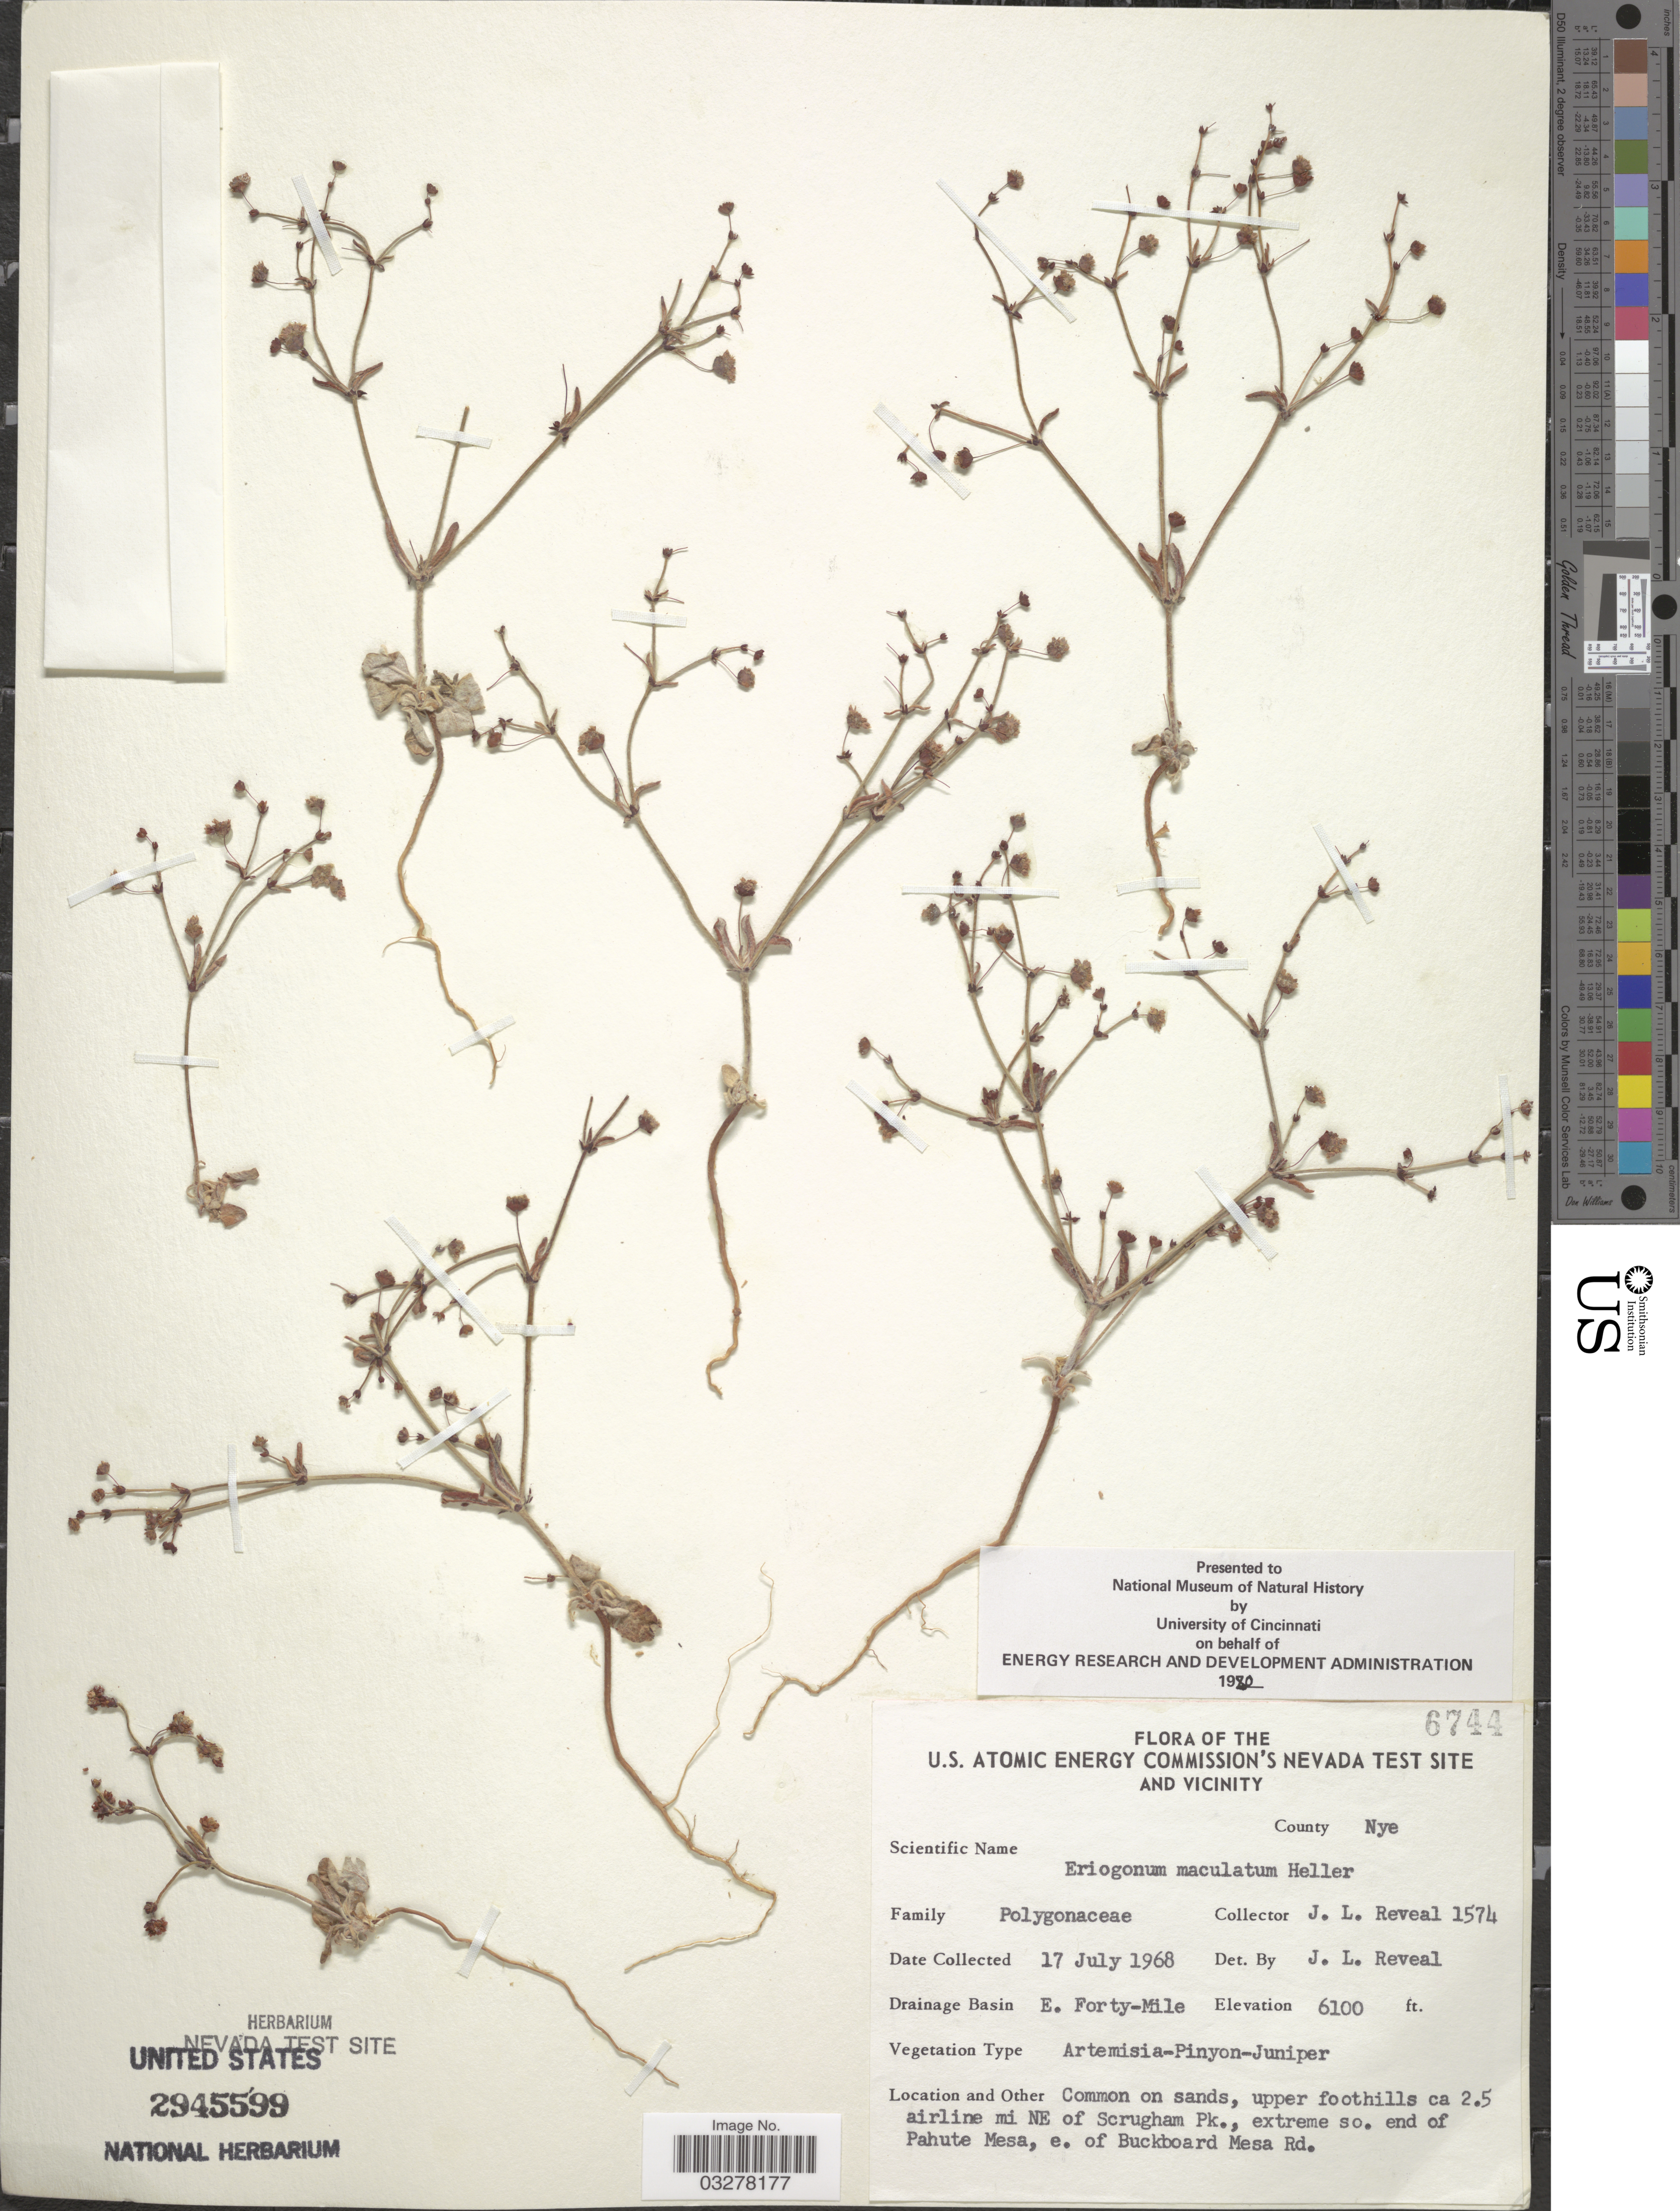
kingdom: Plantae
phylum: Tracheophyta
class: Magnoliopsida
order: Caryophyllales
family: Polygonaceae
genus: Eriogonum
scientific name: Eriogonum maculatum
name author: A. Heller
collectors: J. L. Reveal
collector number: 1574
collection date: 1968-07-17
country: United States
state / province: Nevada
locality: The U.S. Atomic Energy Commission's Nevada Test Site and Vicinity. County Nye. Drainage Basin E. Forty-Mile. Upper foothills ca 2.5 airline mi NE of Scrugham Pk., extreme so. end of Pahute Mesa, e. of Buckboard Mesa Rd.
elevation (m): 1859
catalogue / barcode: US 2945599